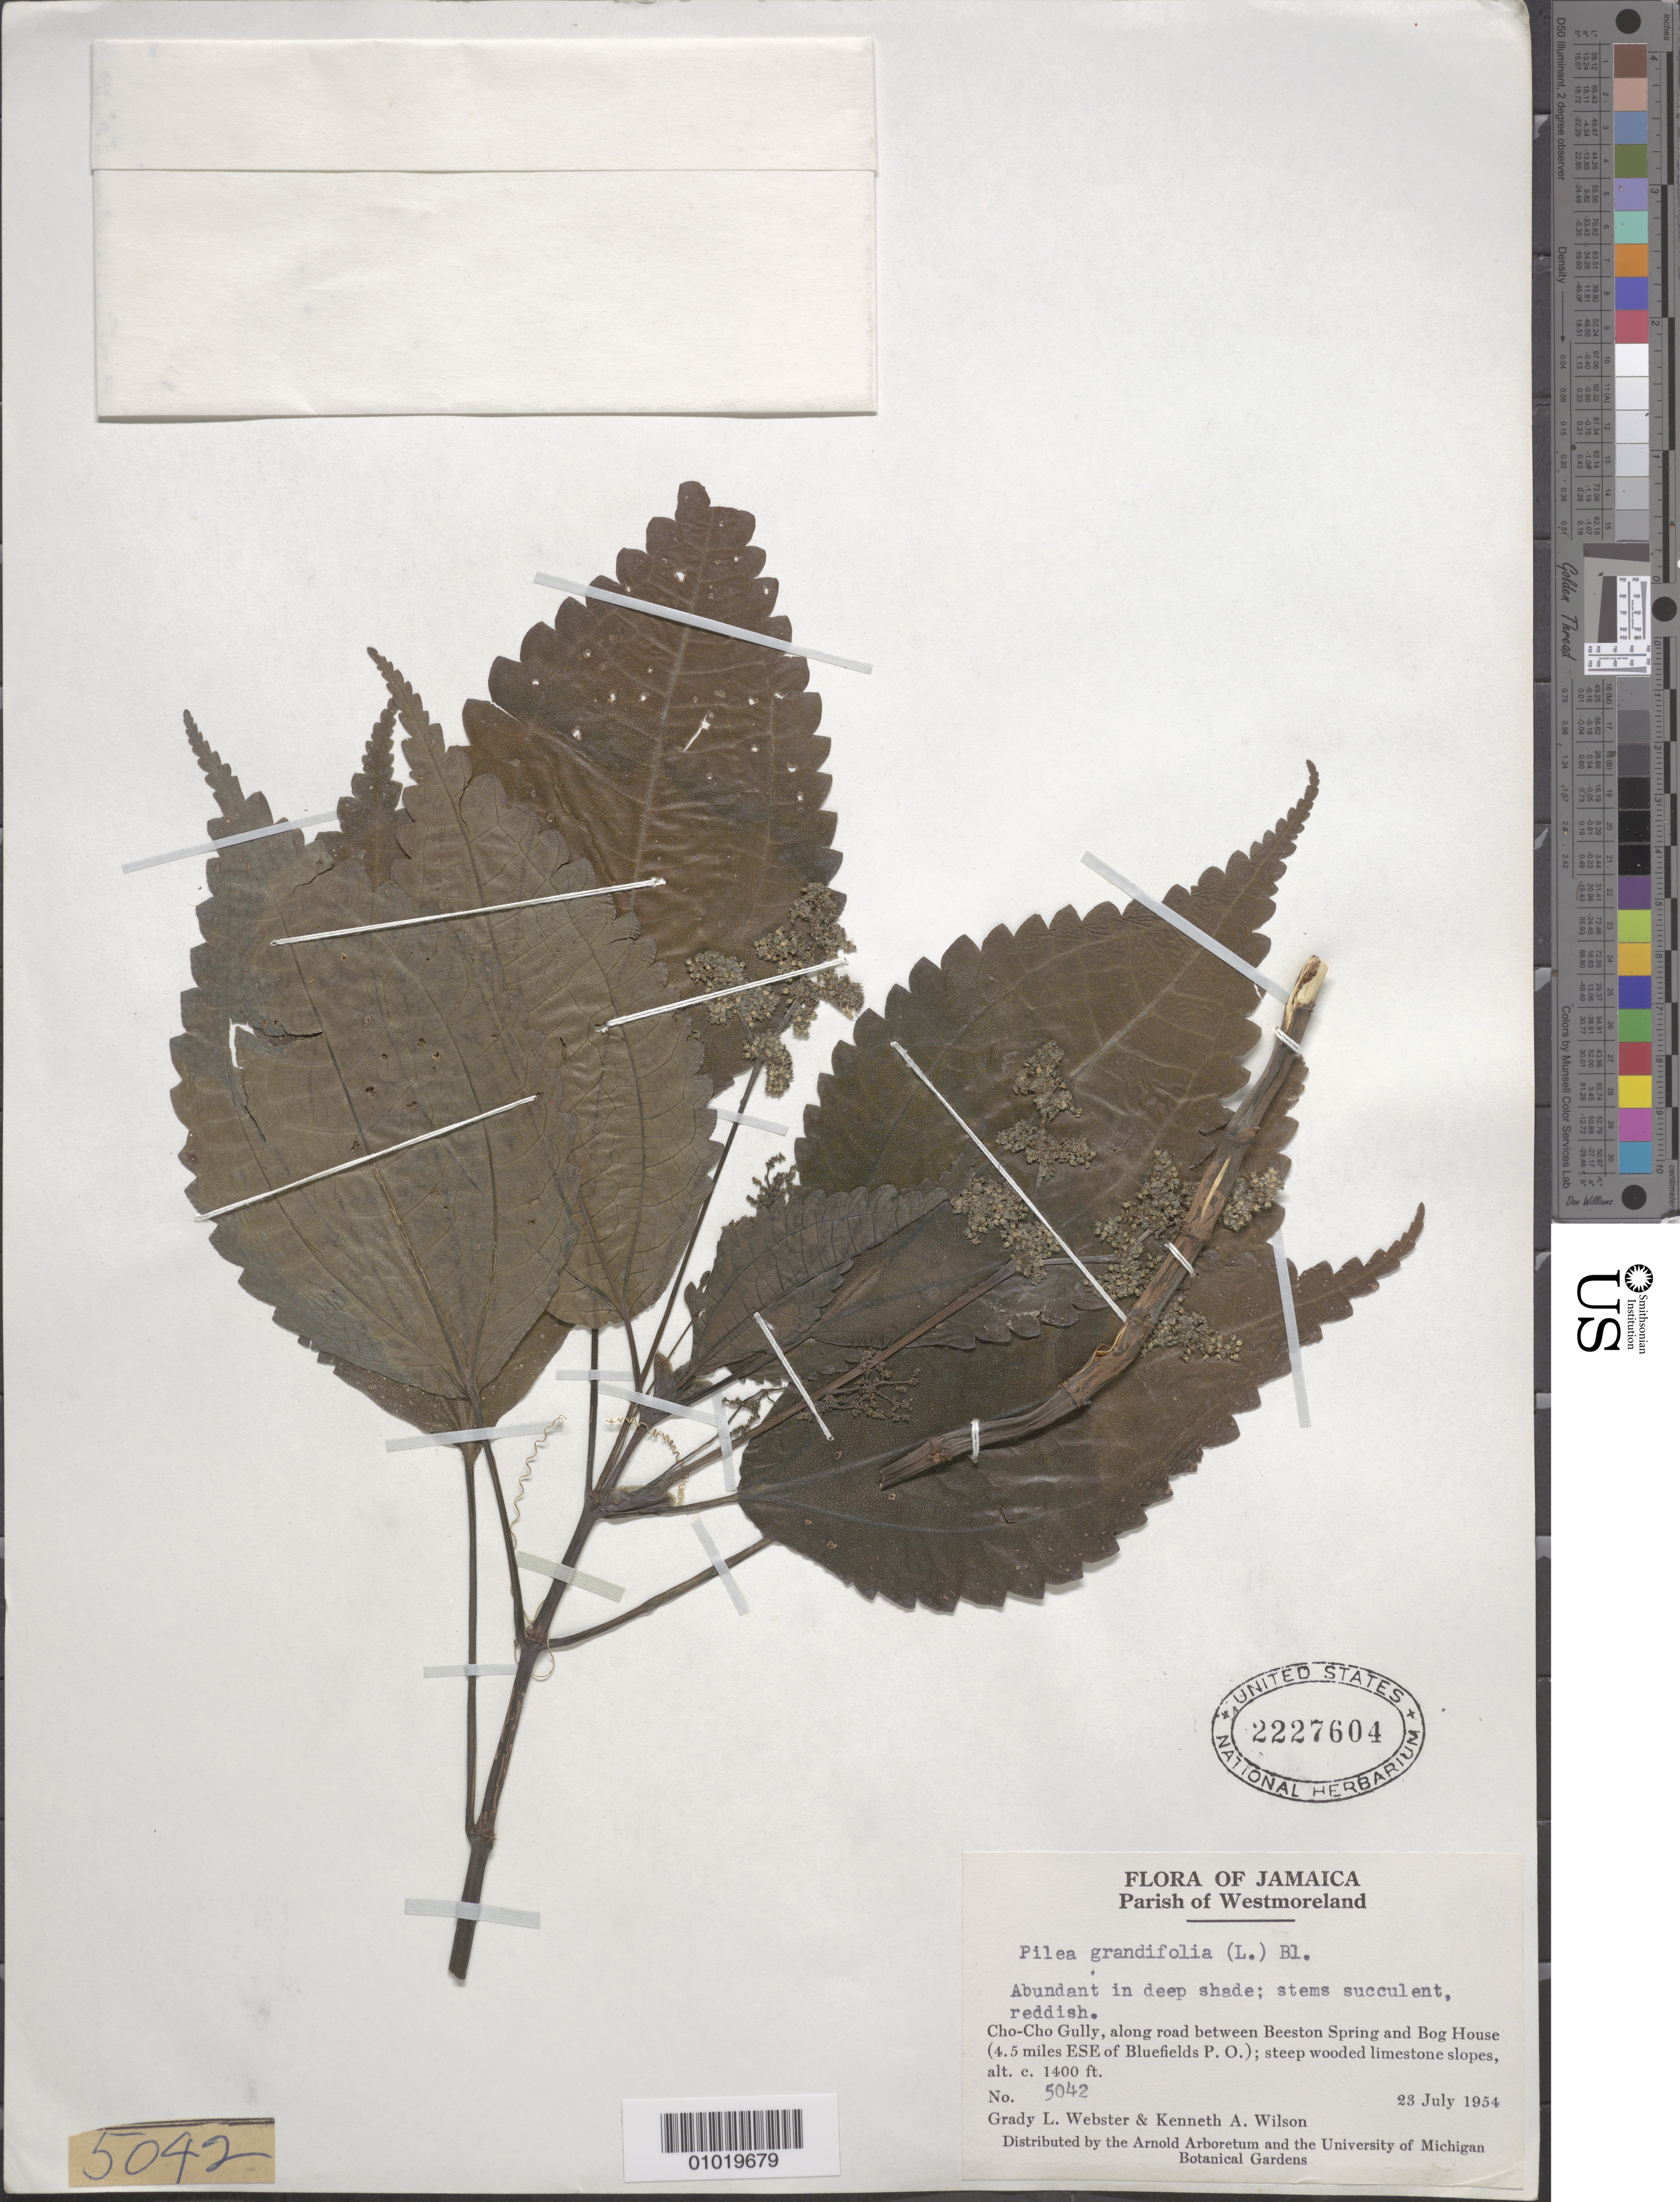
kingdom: Plantae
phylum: Tracheophyta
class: Magnoliopsida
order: Rosales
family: Urticaceae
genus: Pilea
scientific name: Pilea grandifolia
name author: (L.) Blume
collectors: G. L. Webster & K. A. Wilson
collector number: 5042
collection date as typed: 23 Jul 1954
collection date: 1954-07-23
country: Jamaica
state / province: Westmoreland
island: Jamaica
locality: Cho-Cho Gully, along road between Beeston Spring and Bog House (4.5mi ESE of Bluefields P.O.); steep wooded limestone slopes.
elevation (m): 427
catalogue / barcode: US 2227604